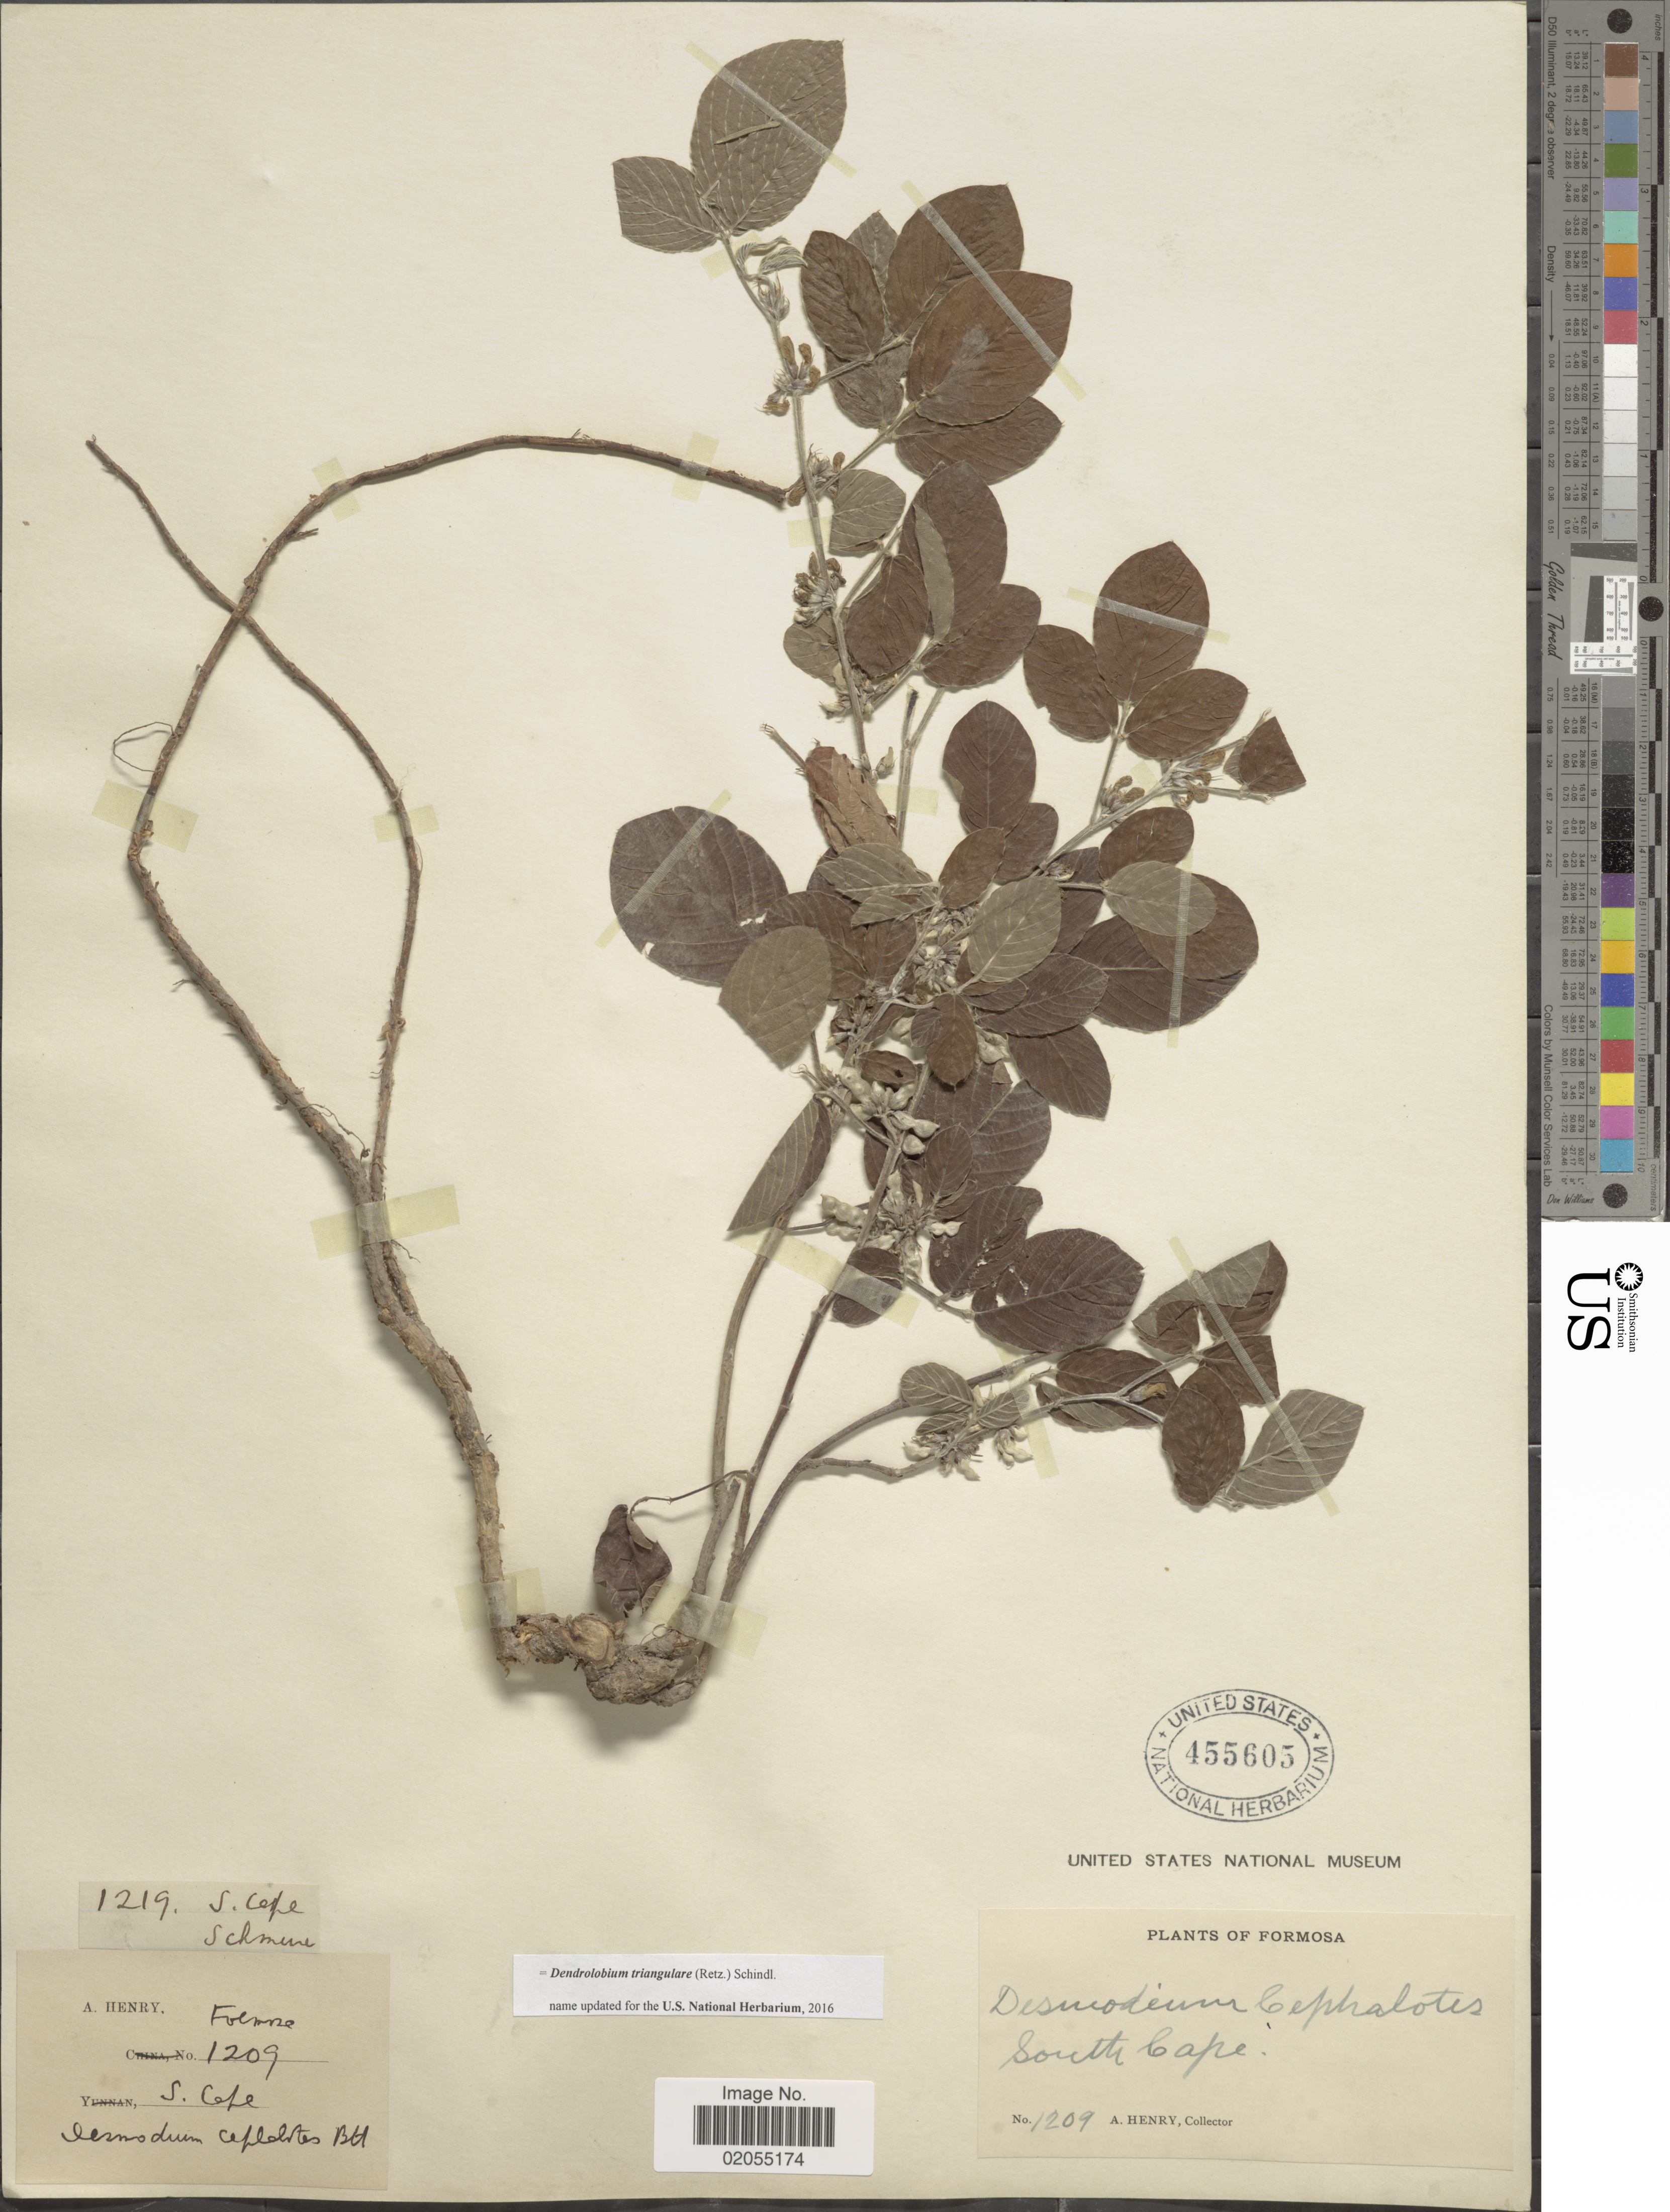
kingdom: Plantae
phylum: Tracheophyta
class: Magnoliopsida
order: Fabales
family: Fabaceae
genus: Dendrolobium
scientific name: Dendrolobium triangulare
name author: (Retz.) Schindl.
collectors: A. Henry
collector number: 1209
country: Taiwan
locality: Formosa. South Cape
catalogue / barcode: US 455605